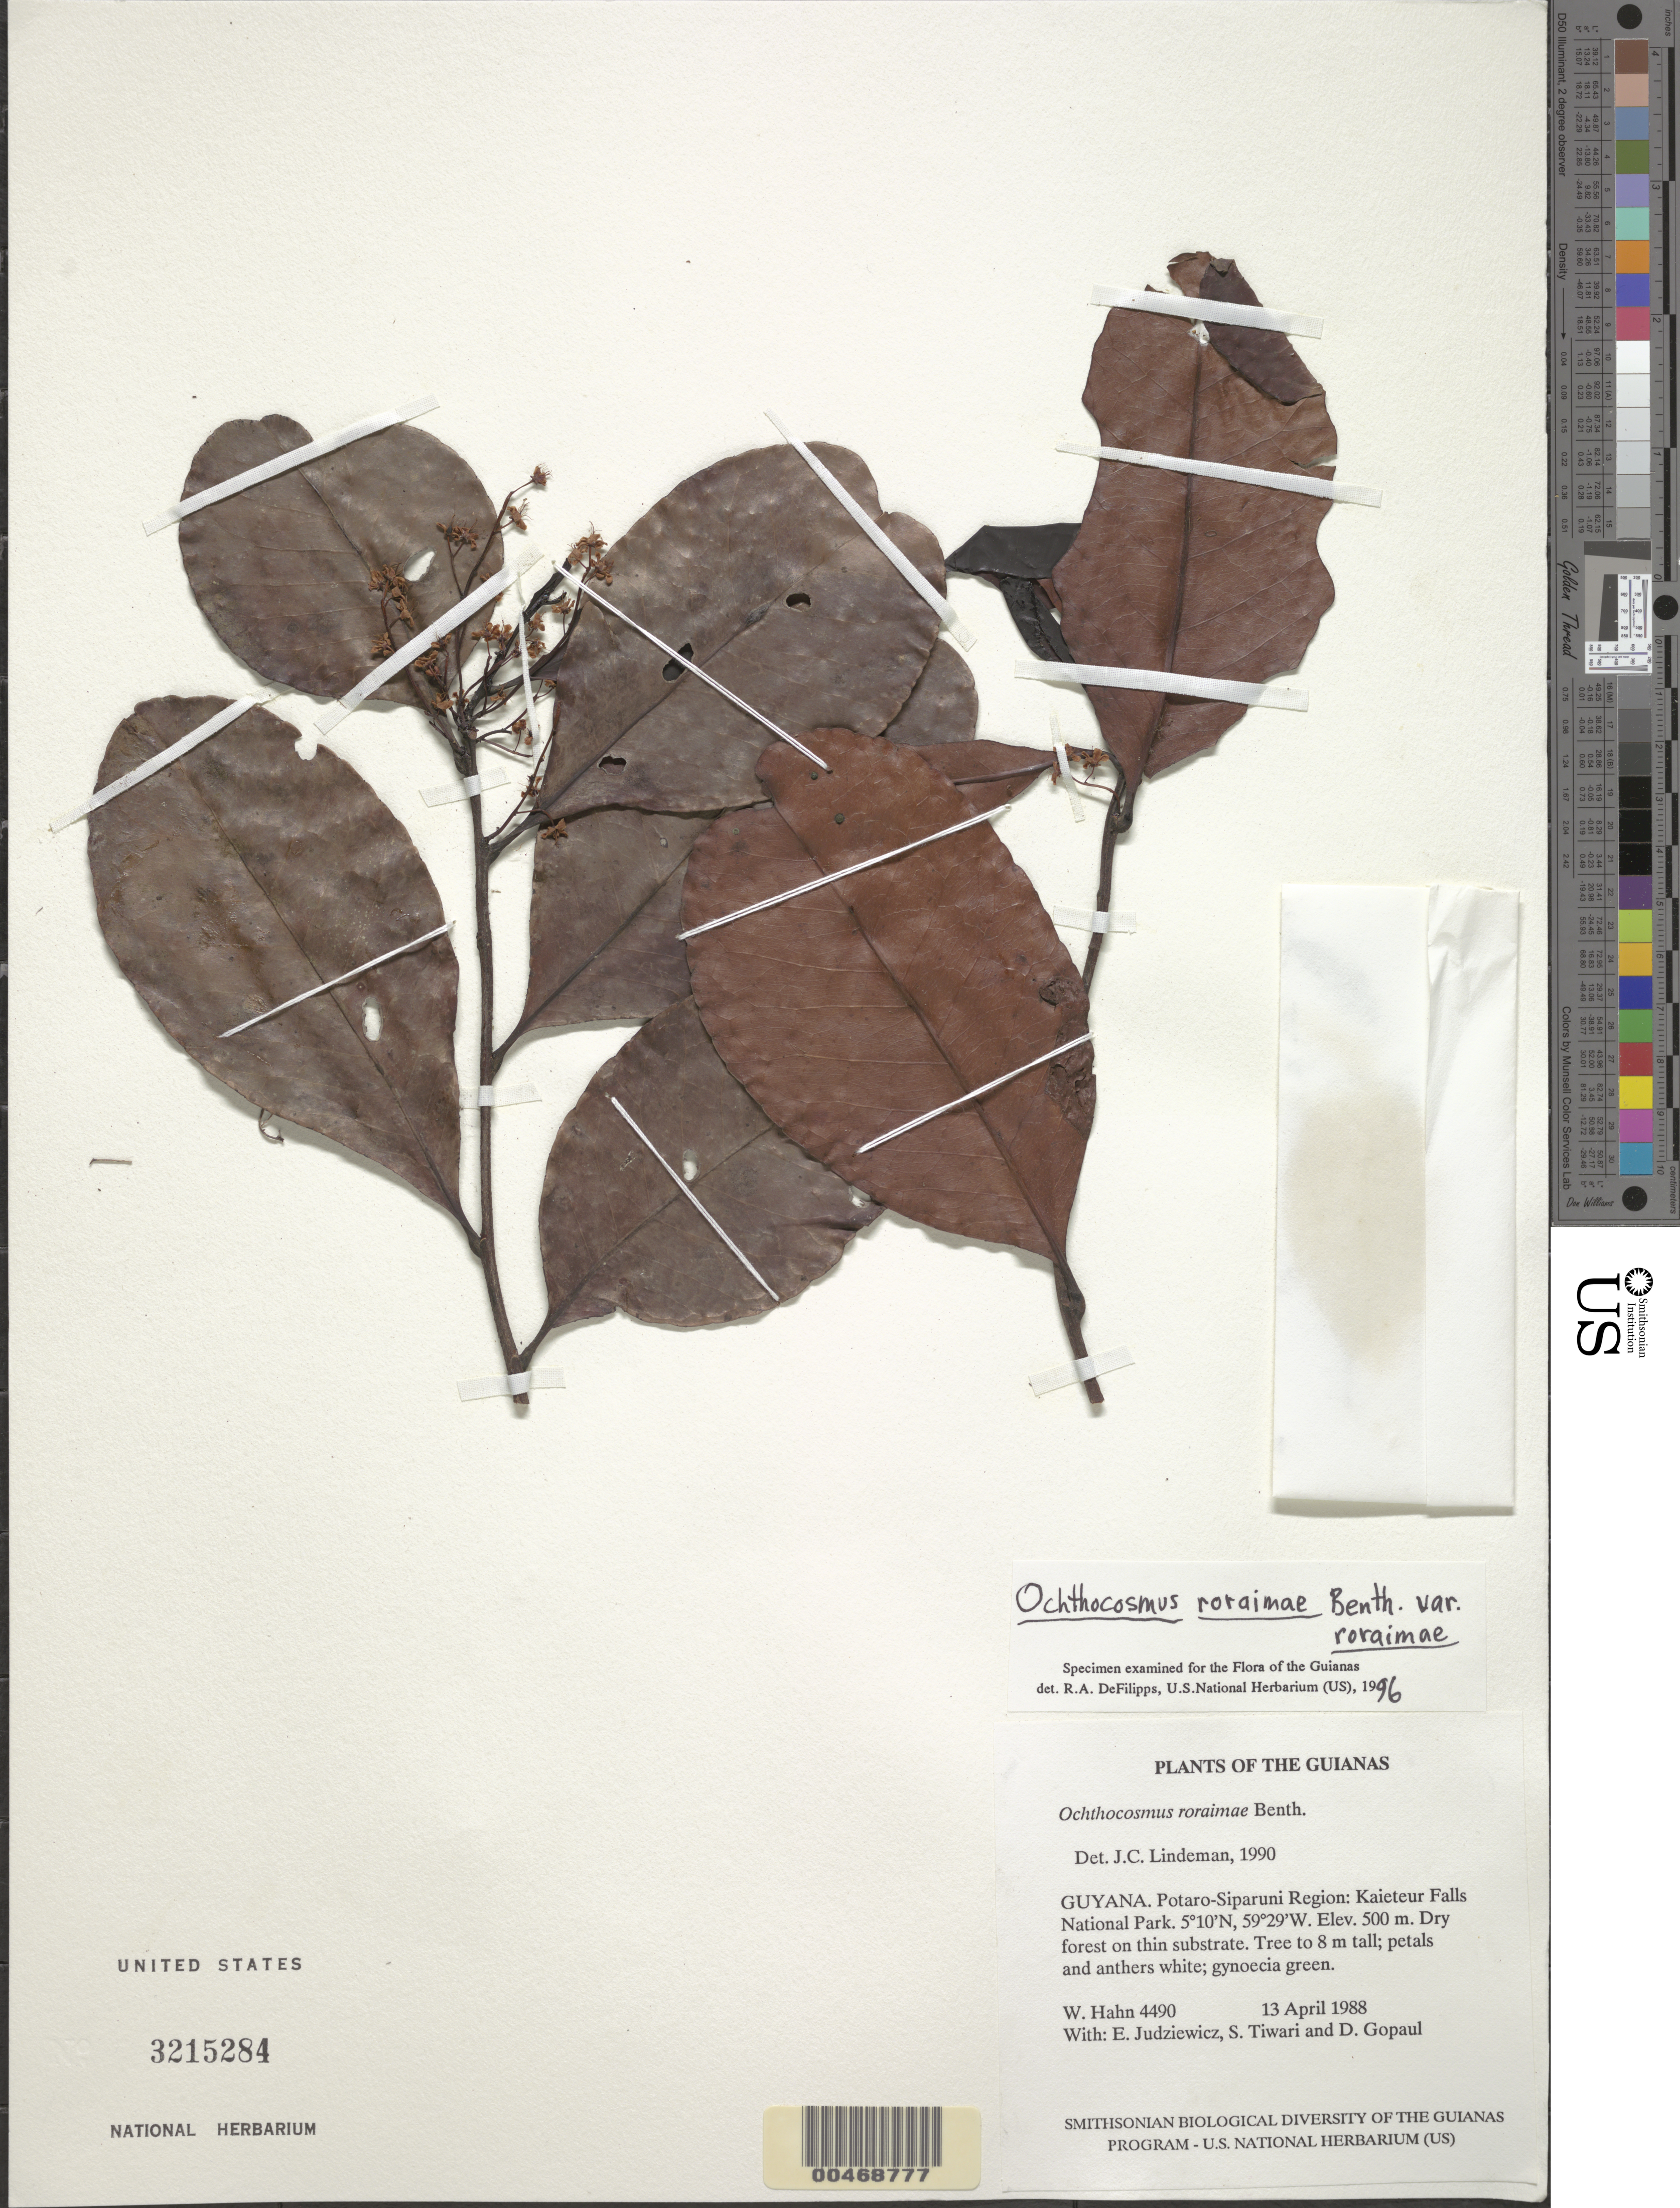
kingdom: Plantae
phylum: Tracheophyta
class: Magnoliopsida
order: Malpighiales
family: Ixonanthaceae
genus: Ochthocosmus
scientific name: Ochthocosmus roraimae var. roraimae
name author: Benth.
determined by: DeFilipps, R. A.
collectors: W. Hahn, E. J. Judziewicz, S. Tiwari & D. Gopaul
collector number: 4490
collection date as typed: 13 April 1988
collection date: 1988-04-13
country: Guyana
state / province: Potaro-Siparuni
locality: Kaieteur Falls National Park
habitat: Dry forest on thin substrate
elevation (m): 500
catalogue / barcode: US 3215284